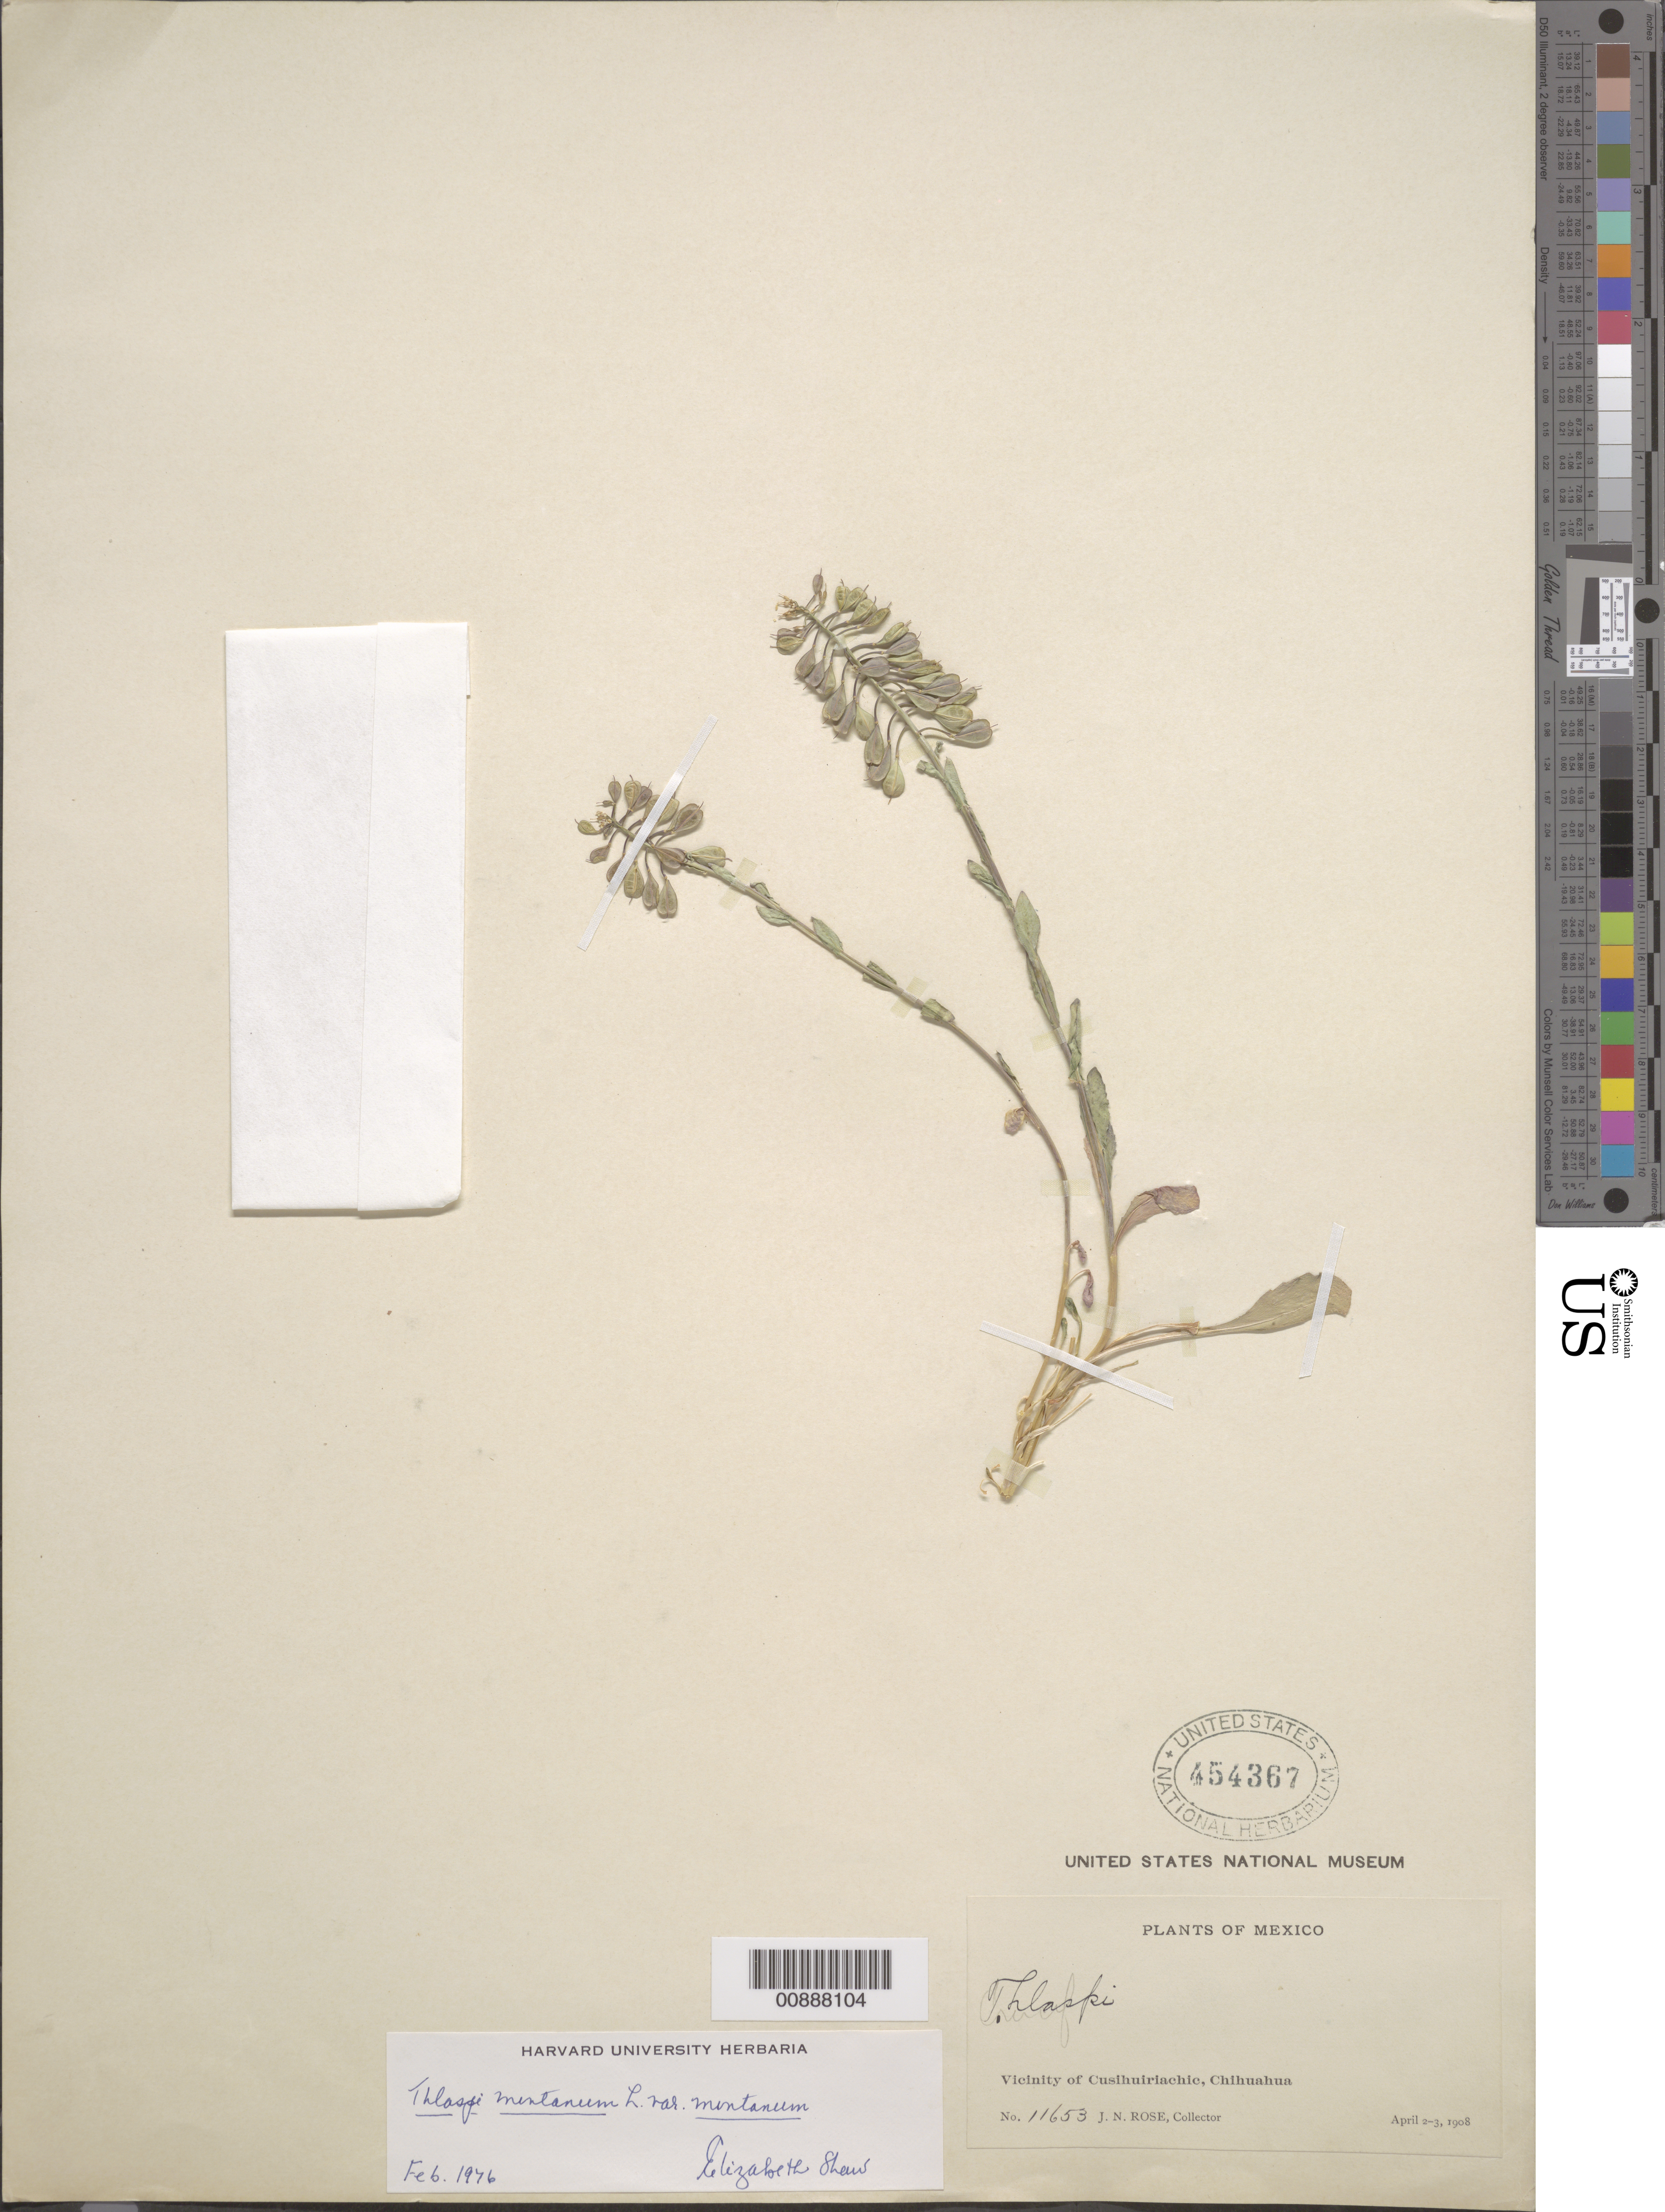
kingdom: Plantae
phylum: Tracheophyta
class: Magnoliopsida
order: Brassicales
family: Brassicaceae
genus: Thlaspi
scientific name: Thlaspi montanum var. montanum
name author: L.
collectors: J. N. Rose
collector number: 11653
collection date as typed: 02 Apr 1908 to 03 Apr 1908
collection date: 1908-04-02/1908-04-03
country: Mexico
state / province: Chihuahua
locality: Vicinity of Cusihuiriachic, Chihuahua.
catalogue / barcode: US 454367